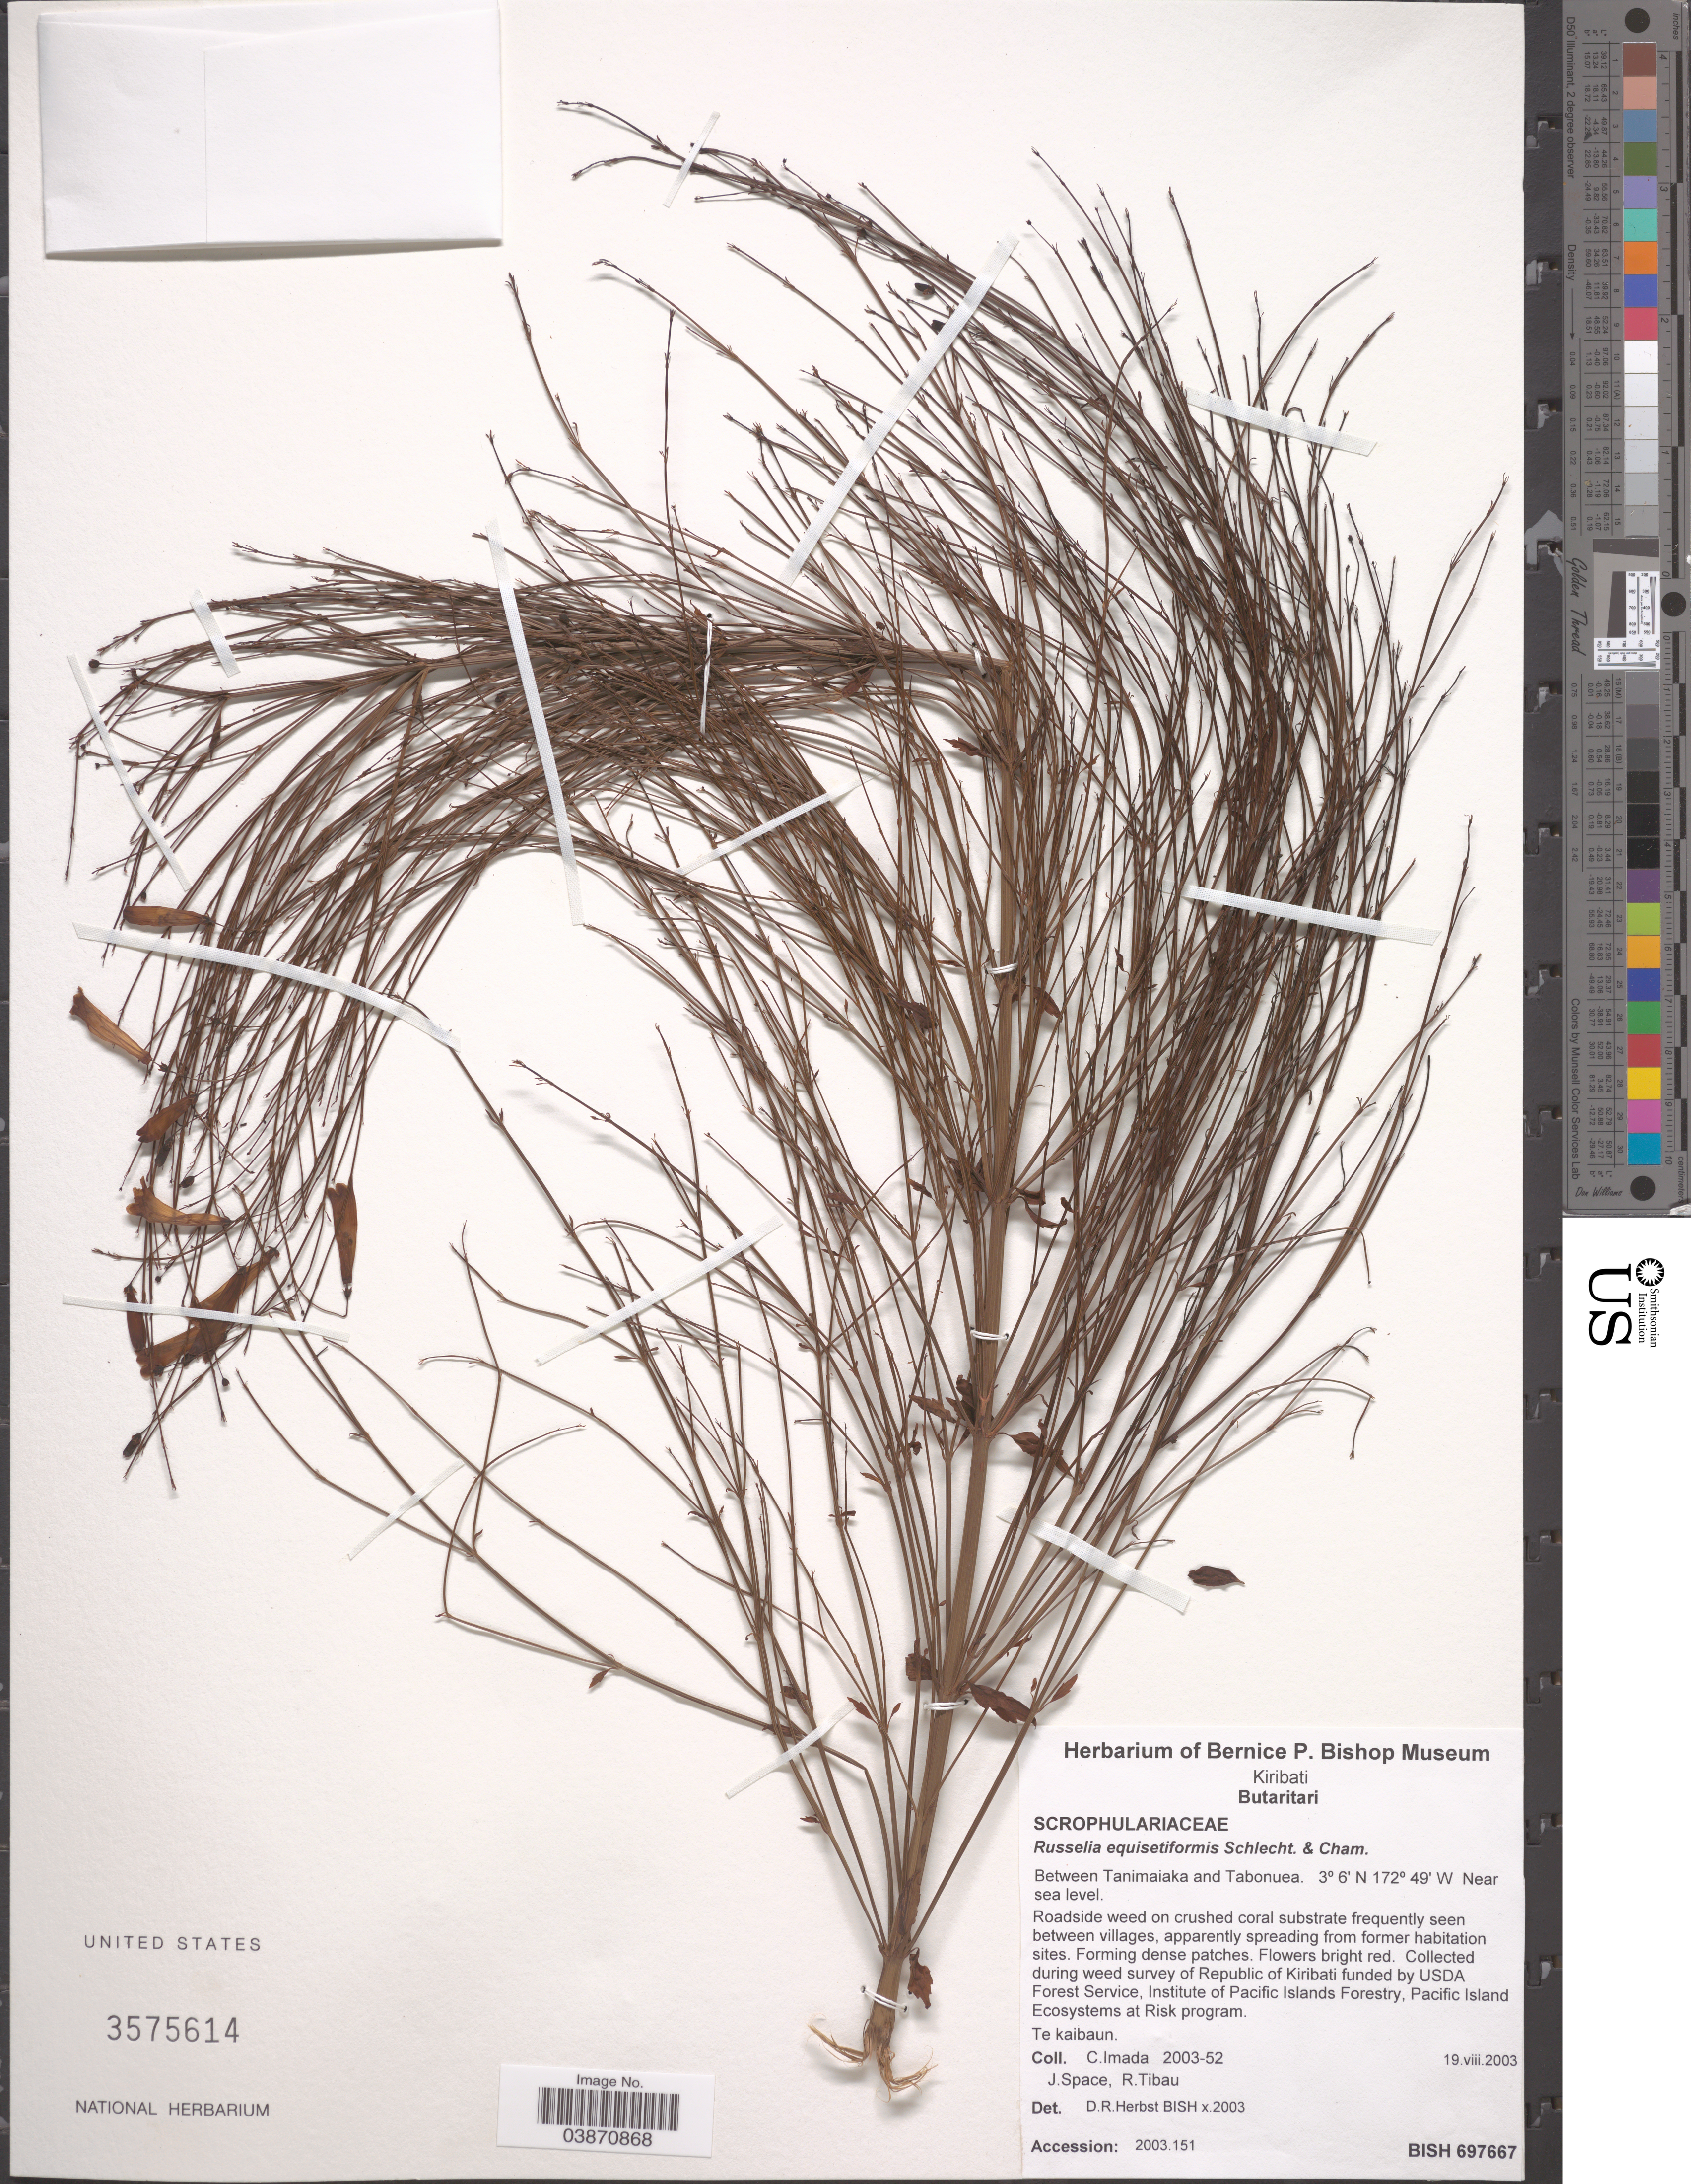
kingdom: Plantae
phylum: Tracheophyta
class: Magnoliopsida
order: Lamiales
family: Plantaginaceae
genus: Russelia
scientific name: Russelia equisetiformis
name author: Schltdl. & Cham.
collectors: C. Imada, J. Space & R. Tibau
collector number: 2003-52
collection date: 2003-08-19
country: Kiribati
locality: Butaritari. Between Tanimaiaka and Tabonuea.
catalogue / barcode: US 3575614